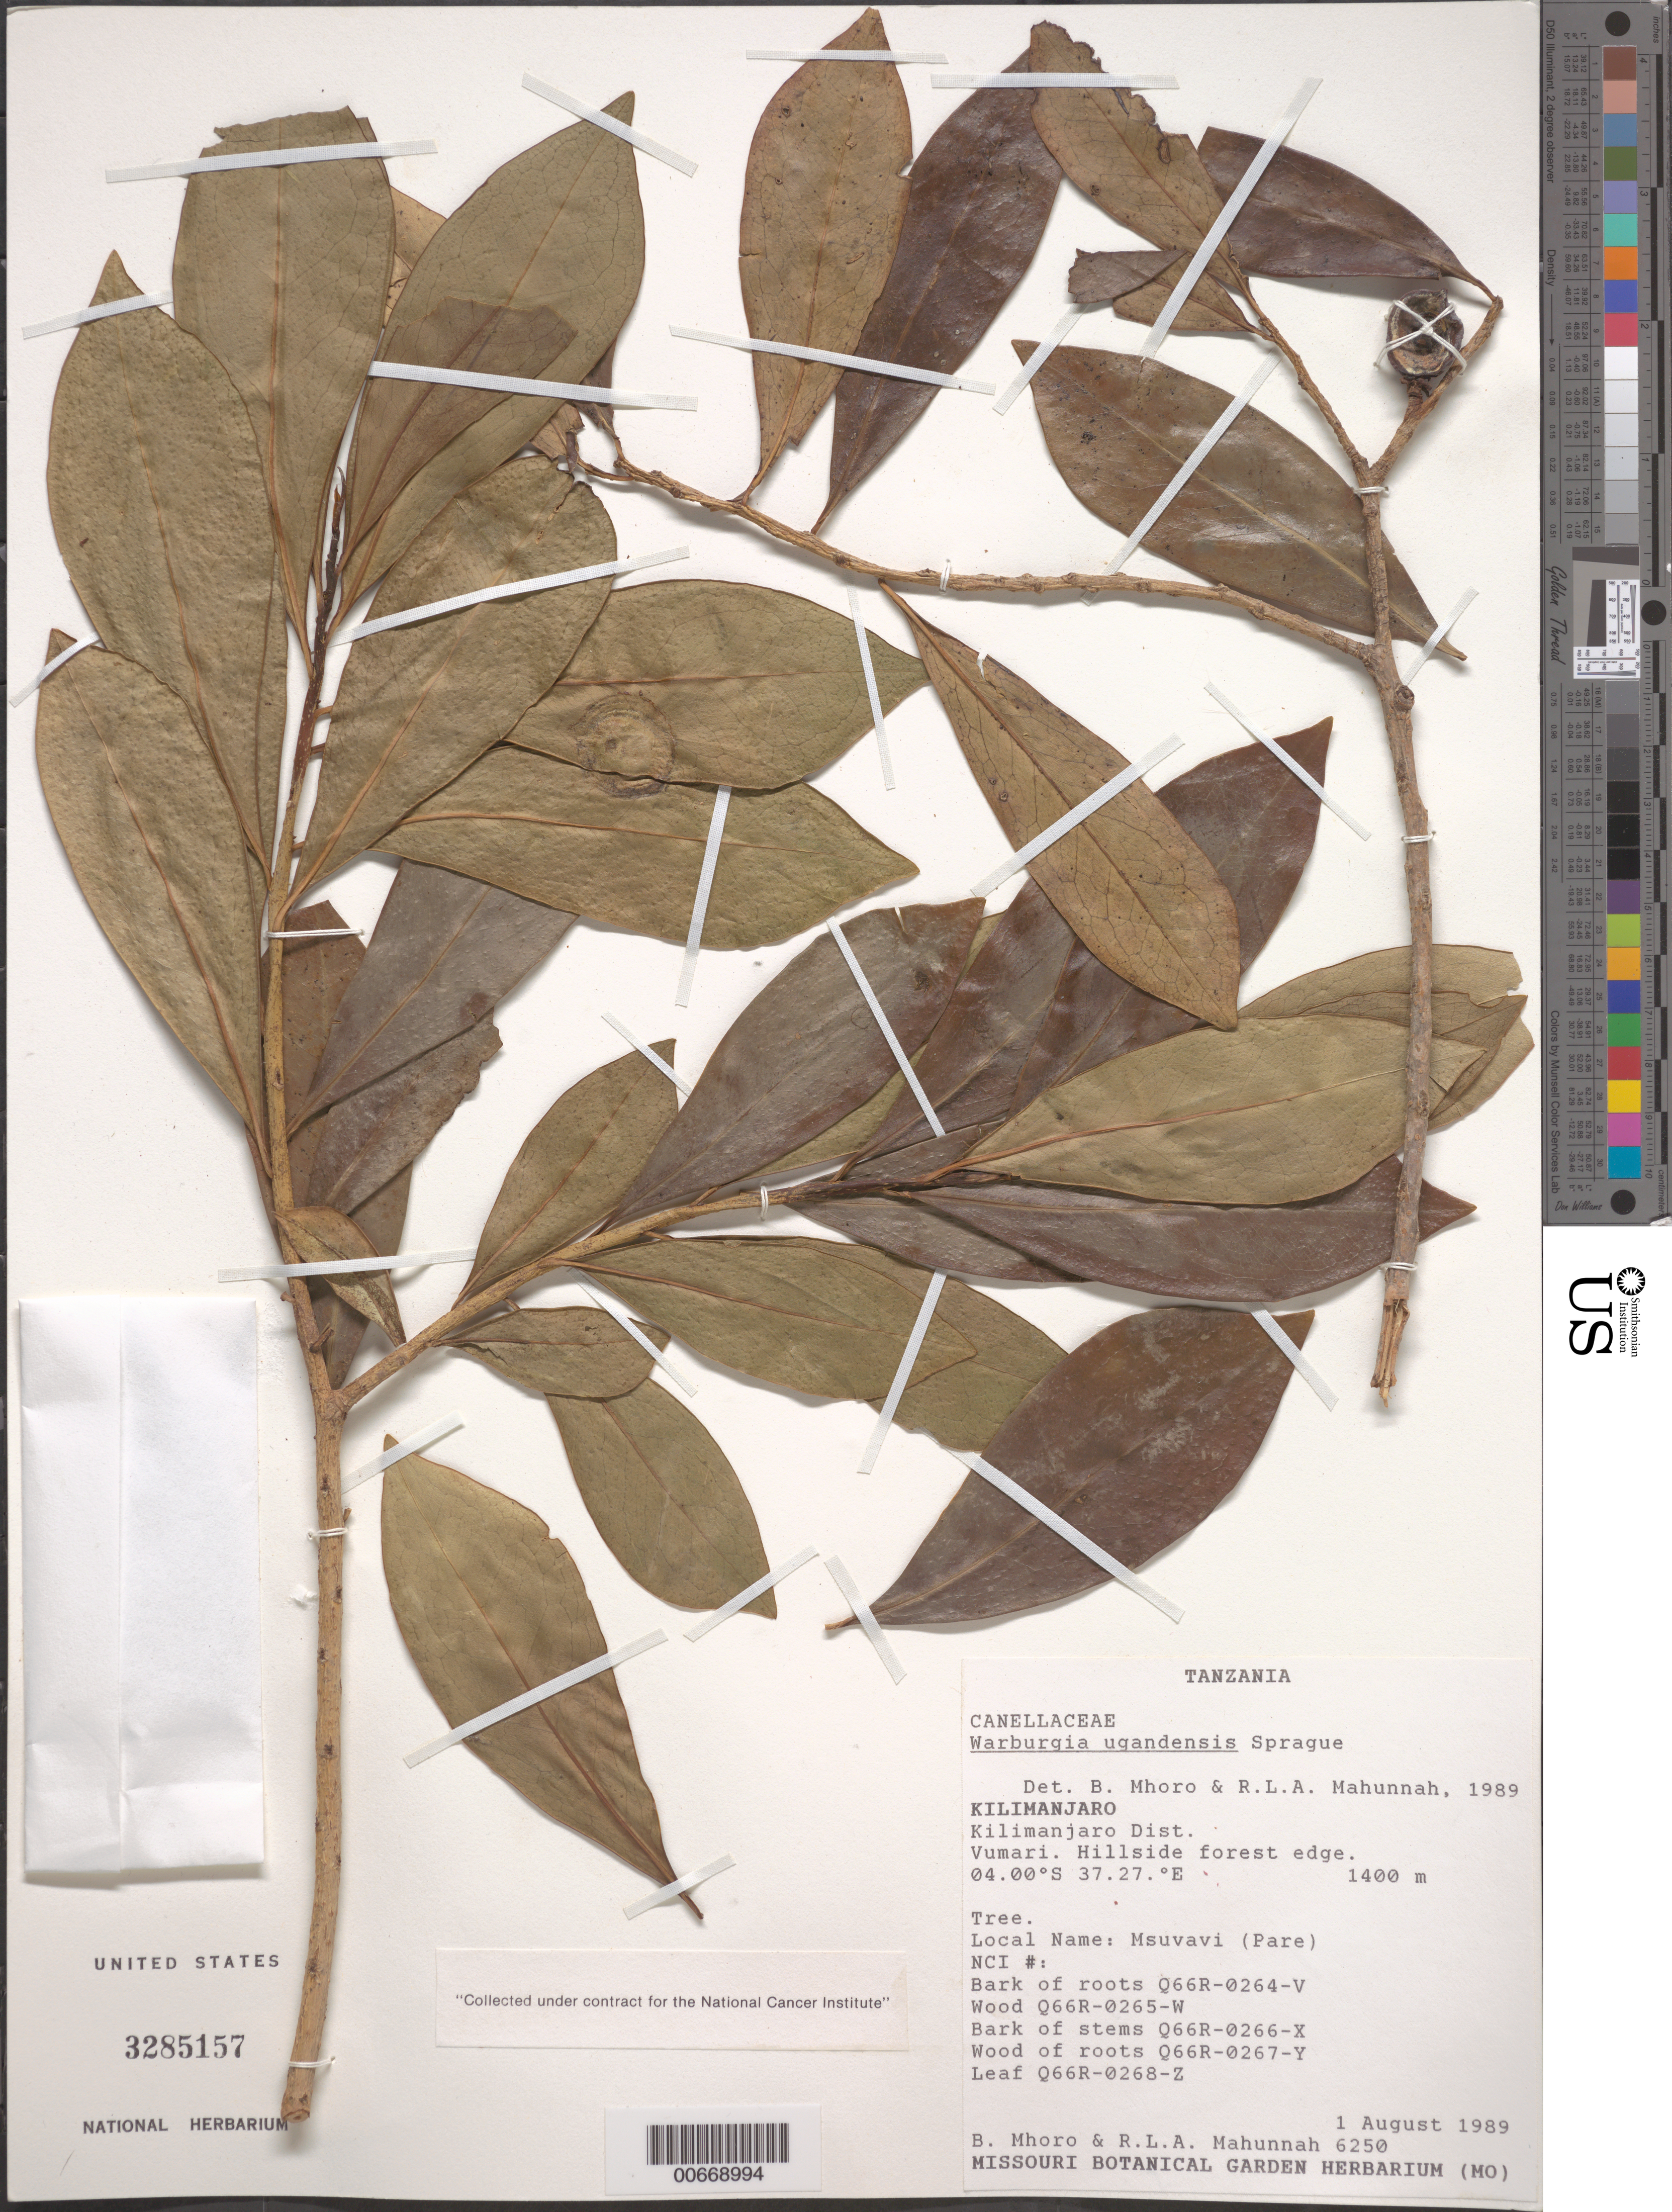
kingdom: Plantae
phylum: Tracheophyta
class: Magnoliopsida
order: Canellales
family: Canellaceae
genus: Warburgia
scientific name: Warburgia ugandensis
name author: Sprague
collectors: B. Mhoro & R. Mahunnah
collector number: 6250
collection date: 1989-08-01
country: Tanzania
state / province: Kilimanjaro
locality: Kilimanjaro Dist. Vumari. Hillside forest edge.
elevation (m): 1400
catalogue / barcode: US 3285157